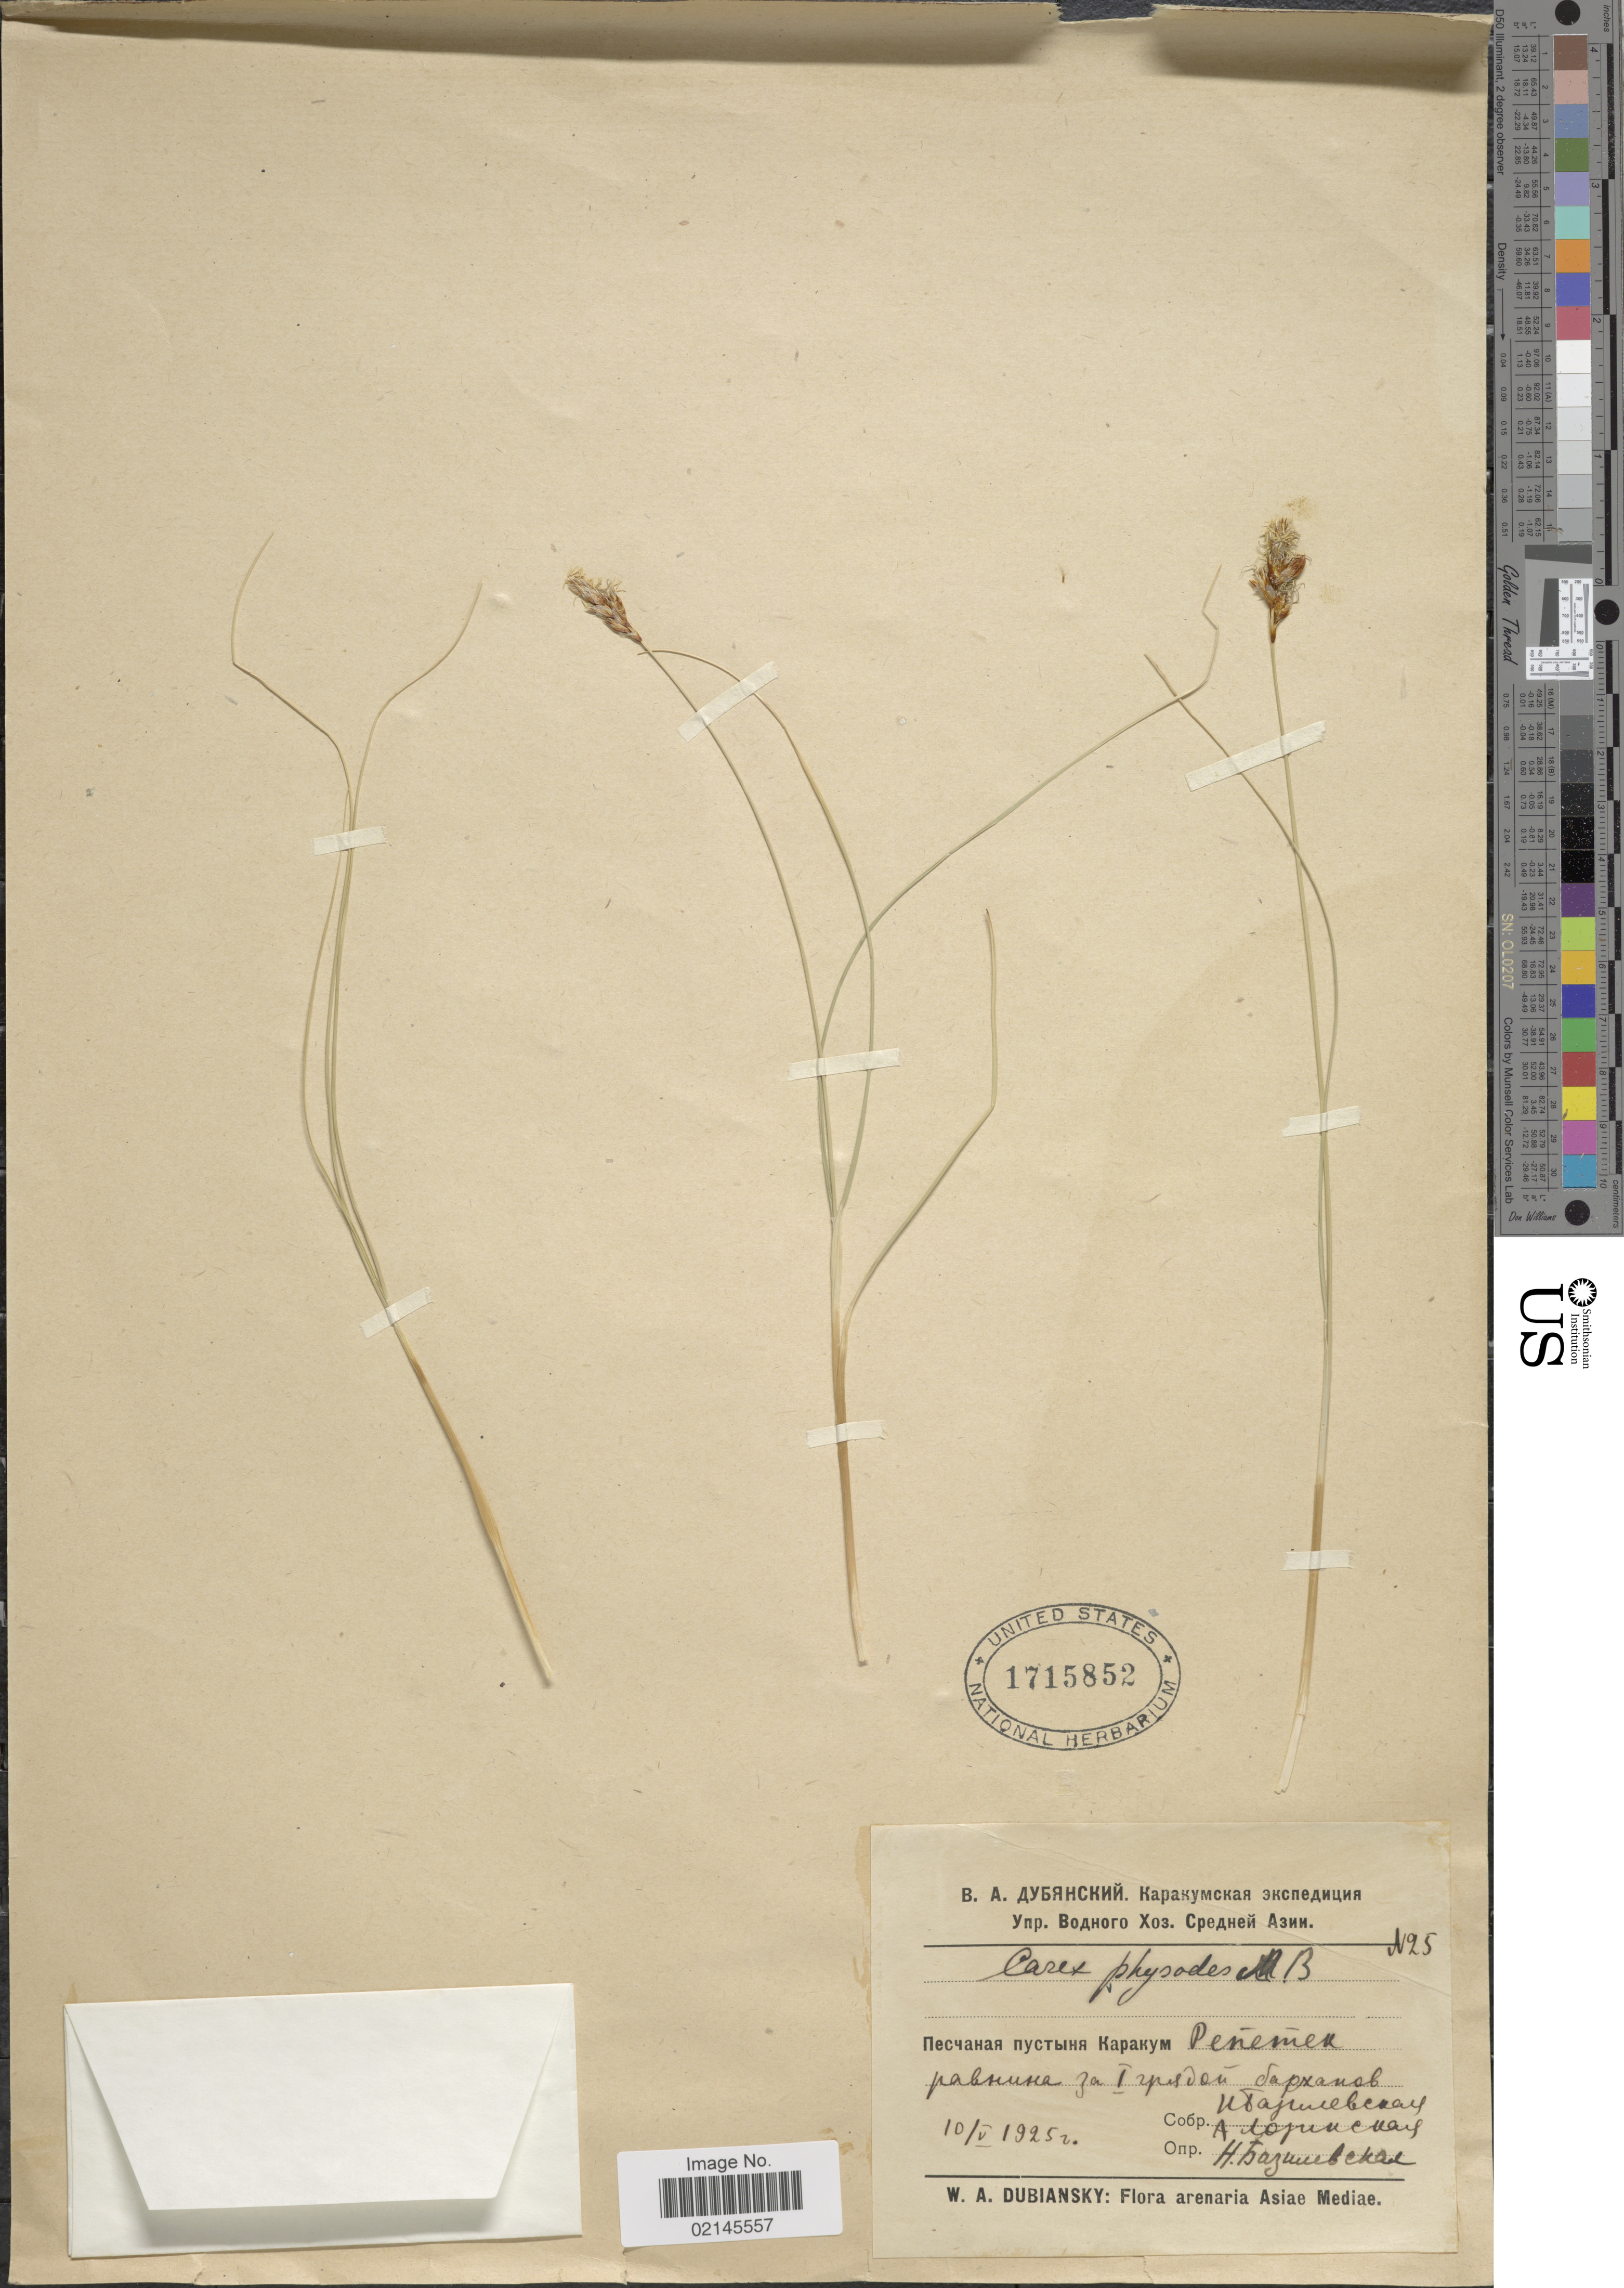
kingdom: Plantae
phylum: Tracheophyta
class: Liliopsida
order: Poales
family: Cyperaceae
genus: Carex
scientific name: Carex physodes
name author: M. Bieb.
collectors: W. Dubiansky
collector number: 25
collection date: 1925-05-10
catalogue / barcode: US 1715852